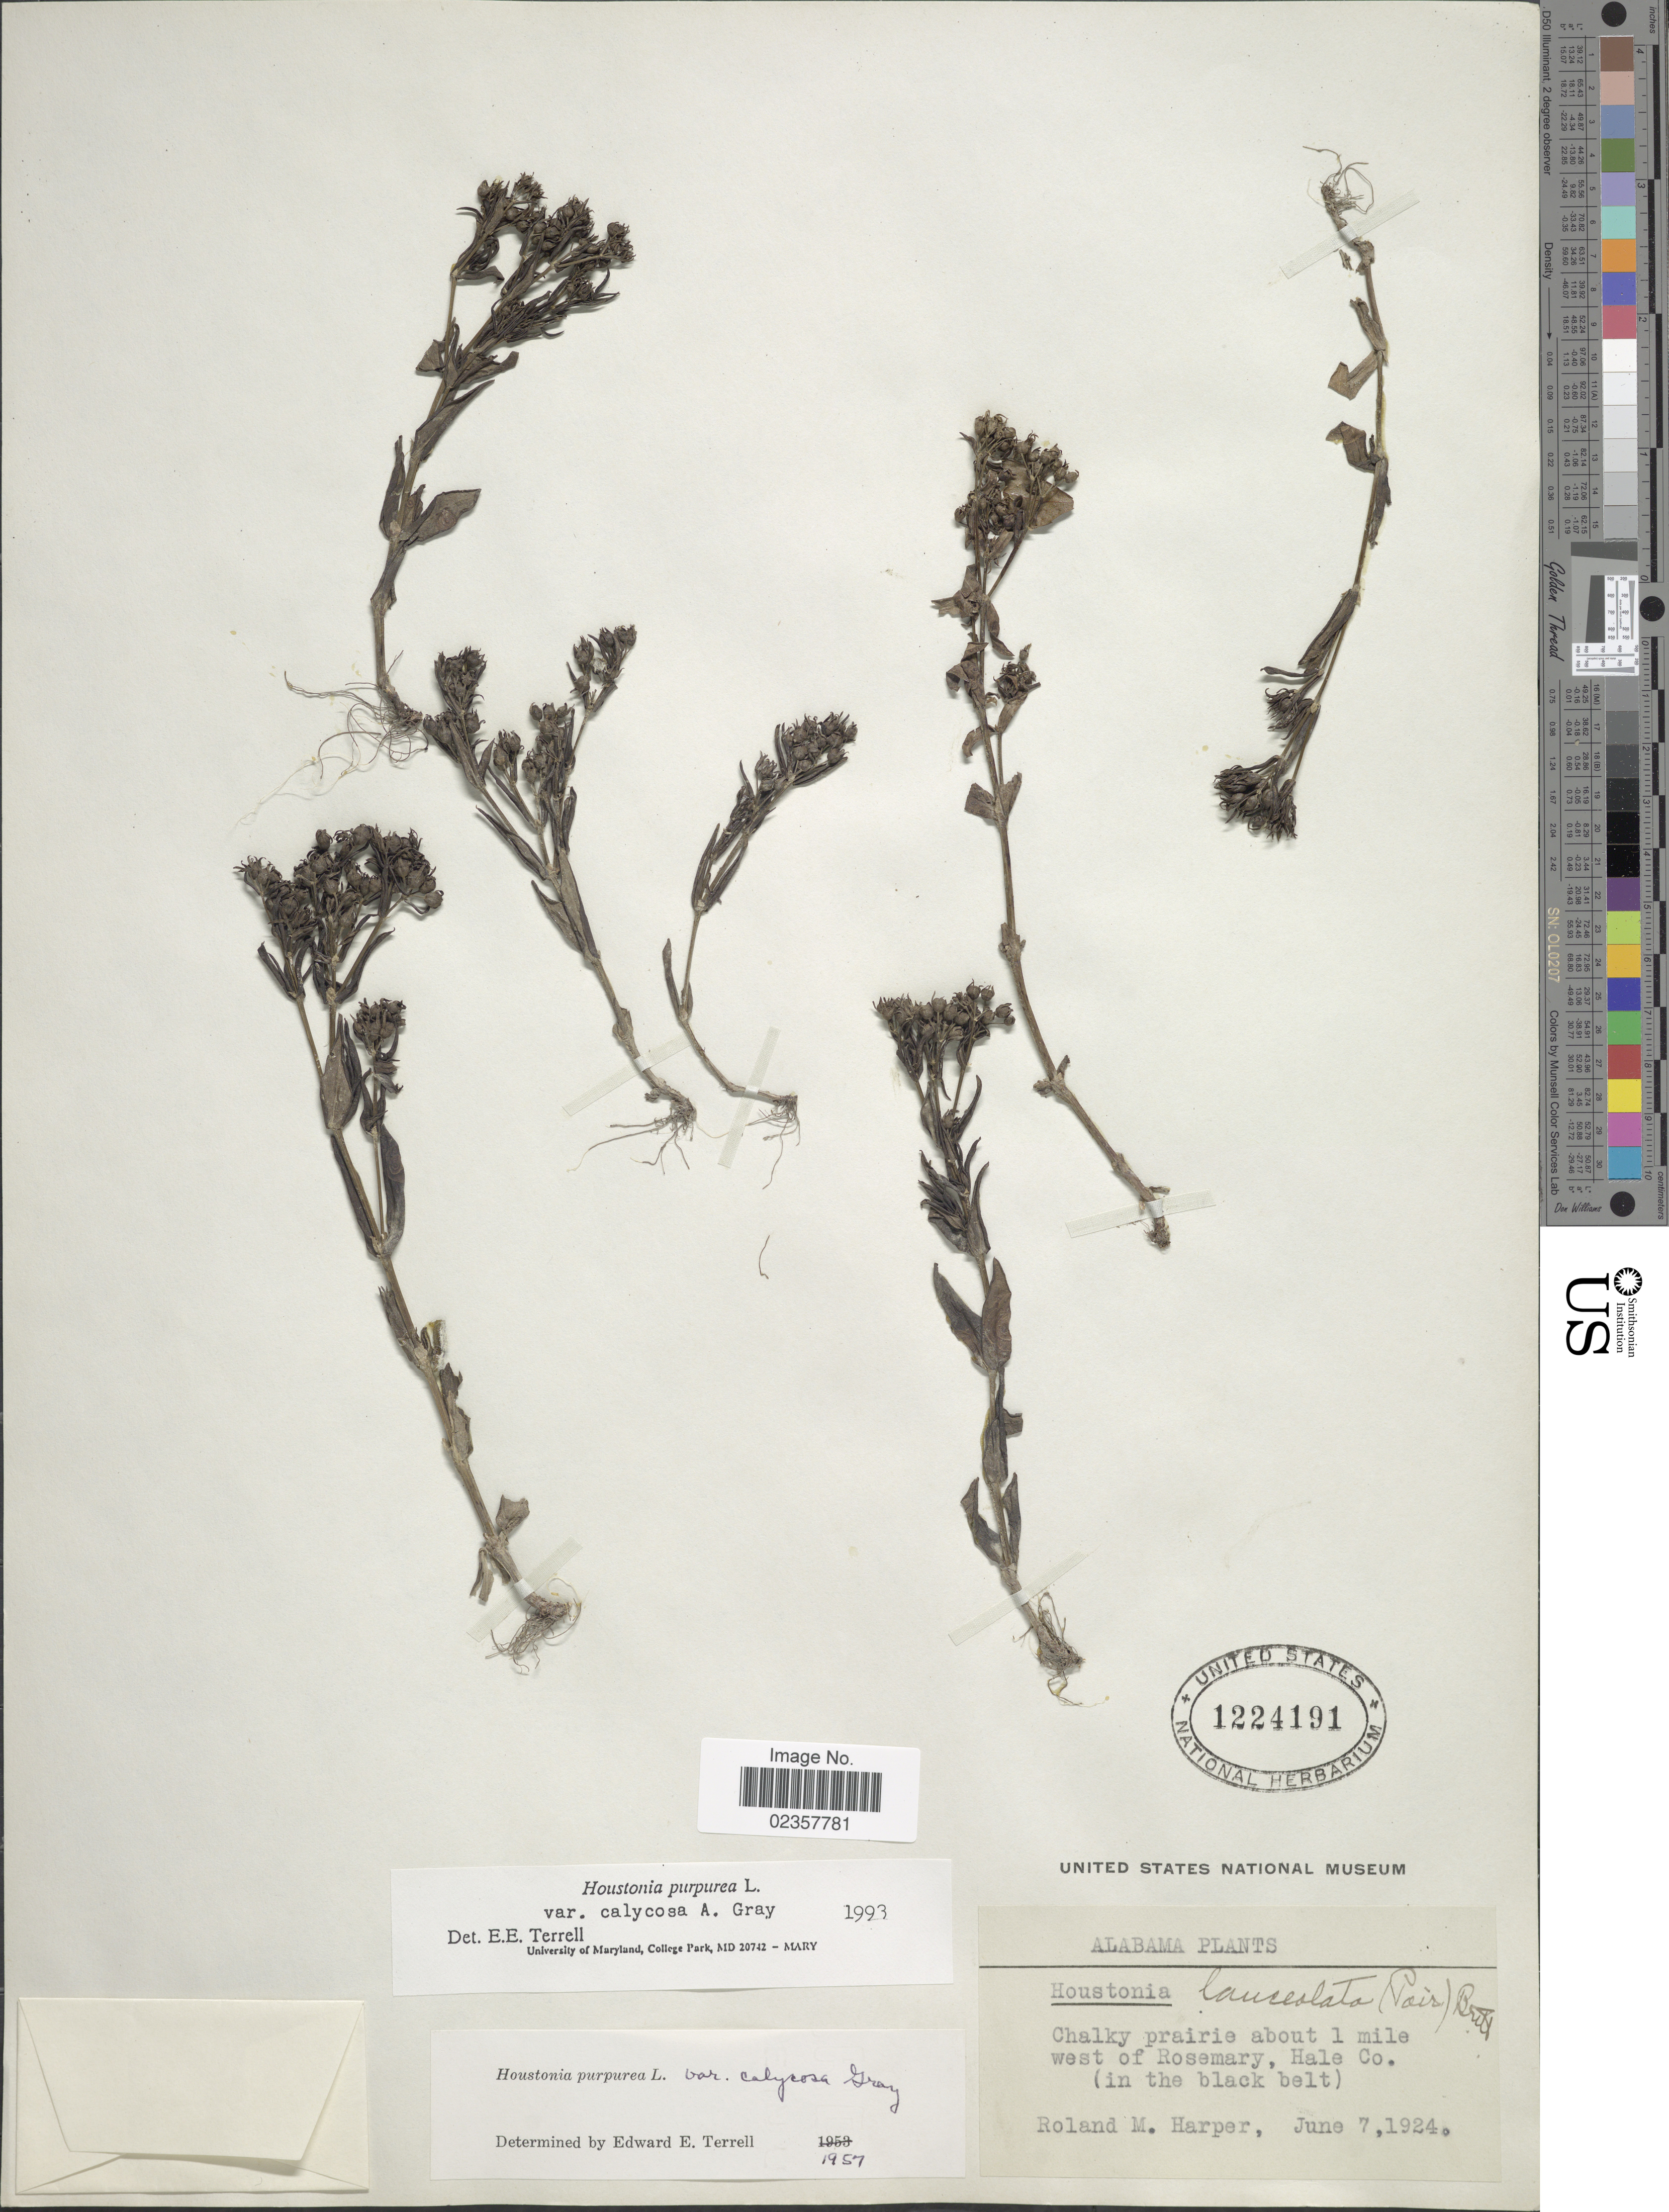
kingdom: Plantae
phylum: Tracheophyta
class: Magnoliopsida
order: Gentianales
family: Rubiaceae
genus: Houstonia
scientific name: Houstonia purpurea var. calycosa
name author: A. Gray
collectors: R. M. Harper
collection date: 1924-06-07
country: United States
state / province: Alabama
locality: Alabama, Chalky prairie about 1 mile west of Rosemary, Hale Co. (in the black belt).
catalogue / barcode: US 1224191